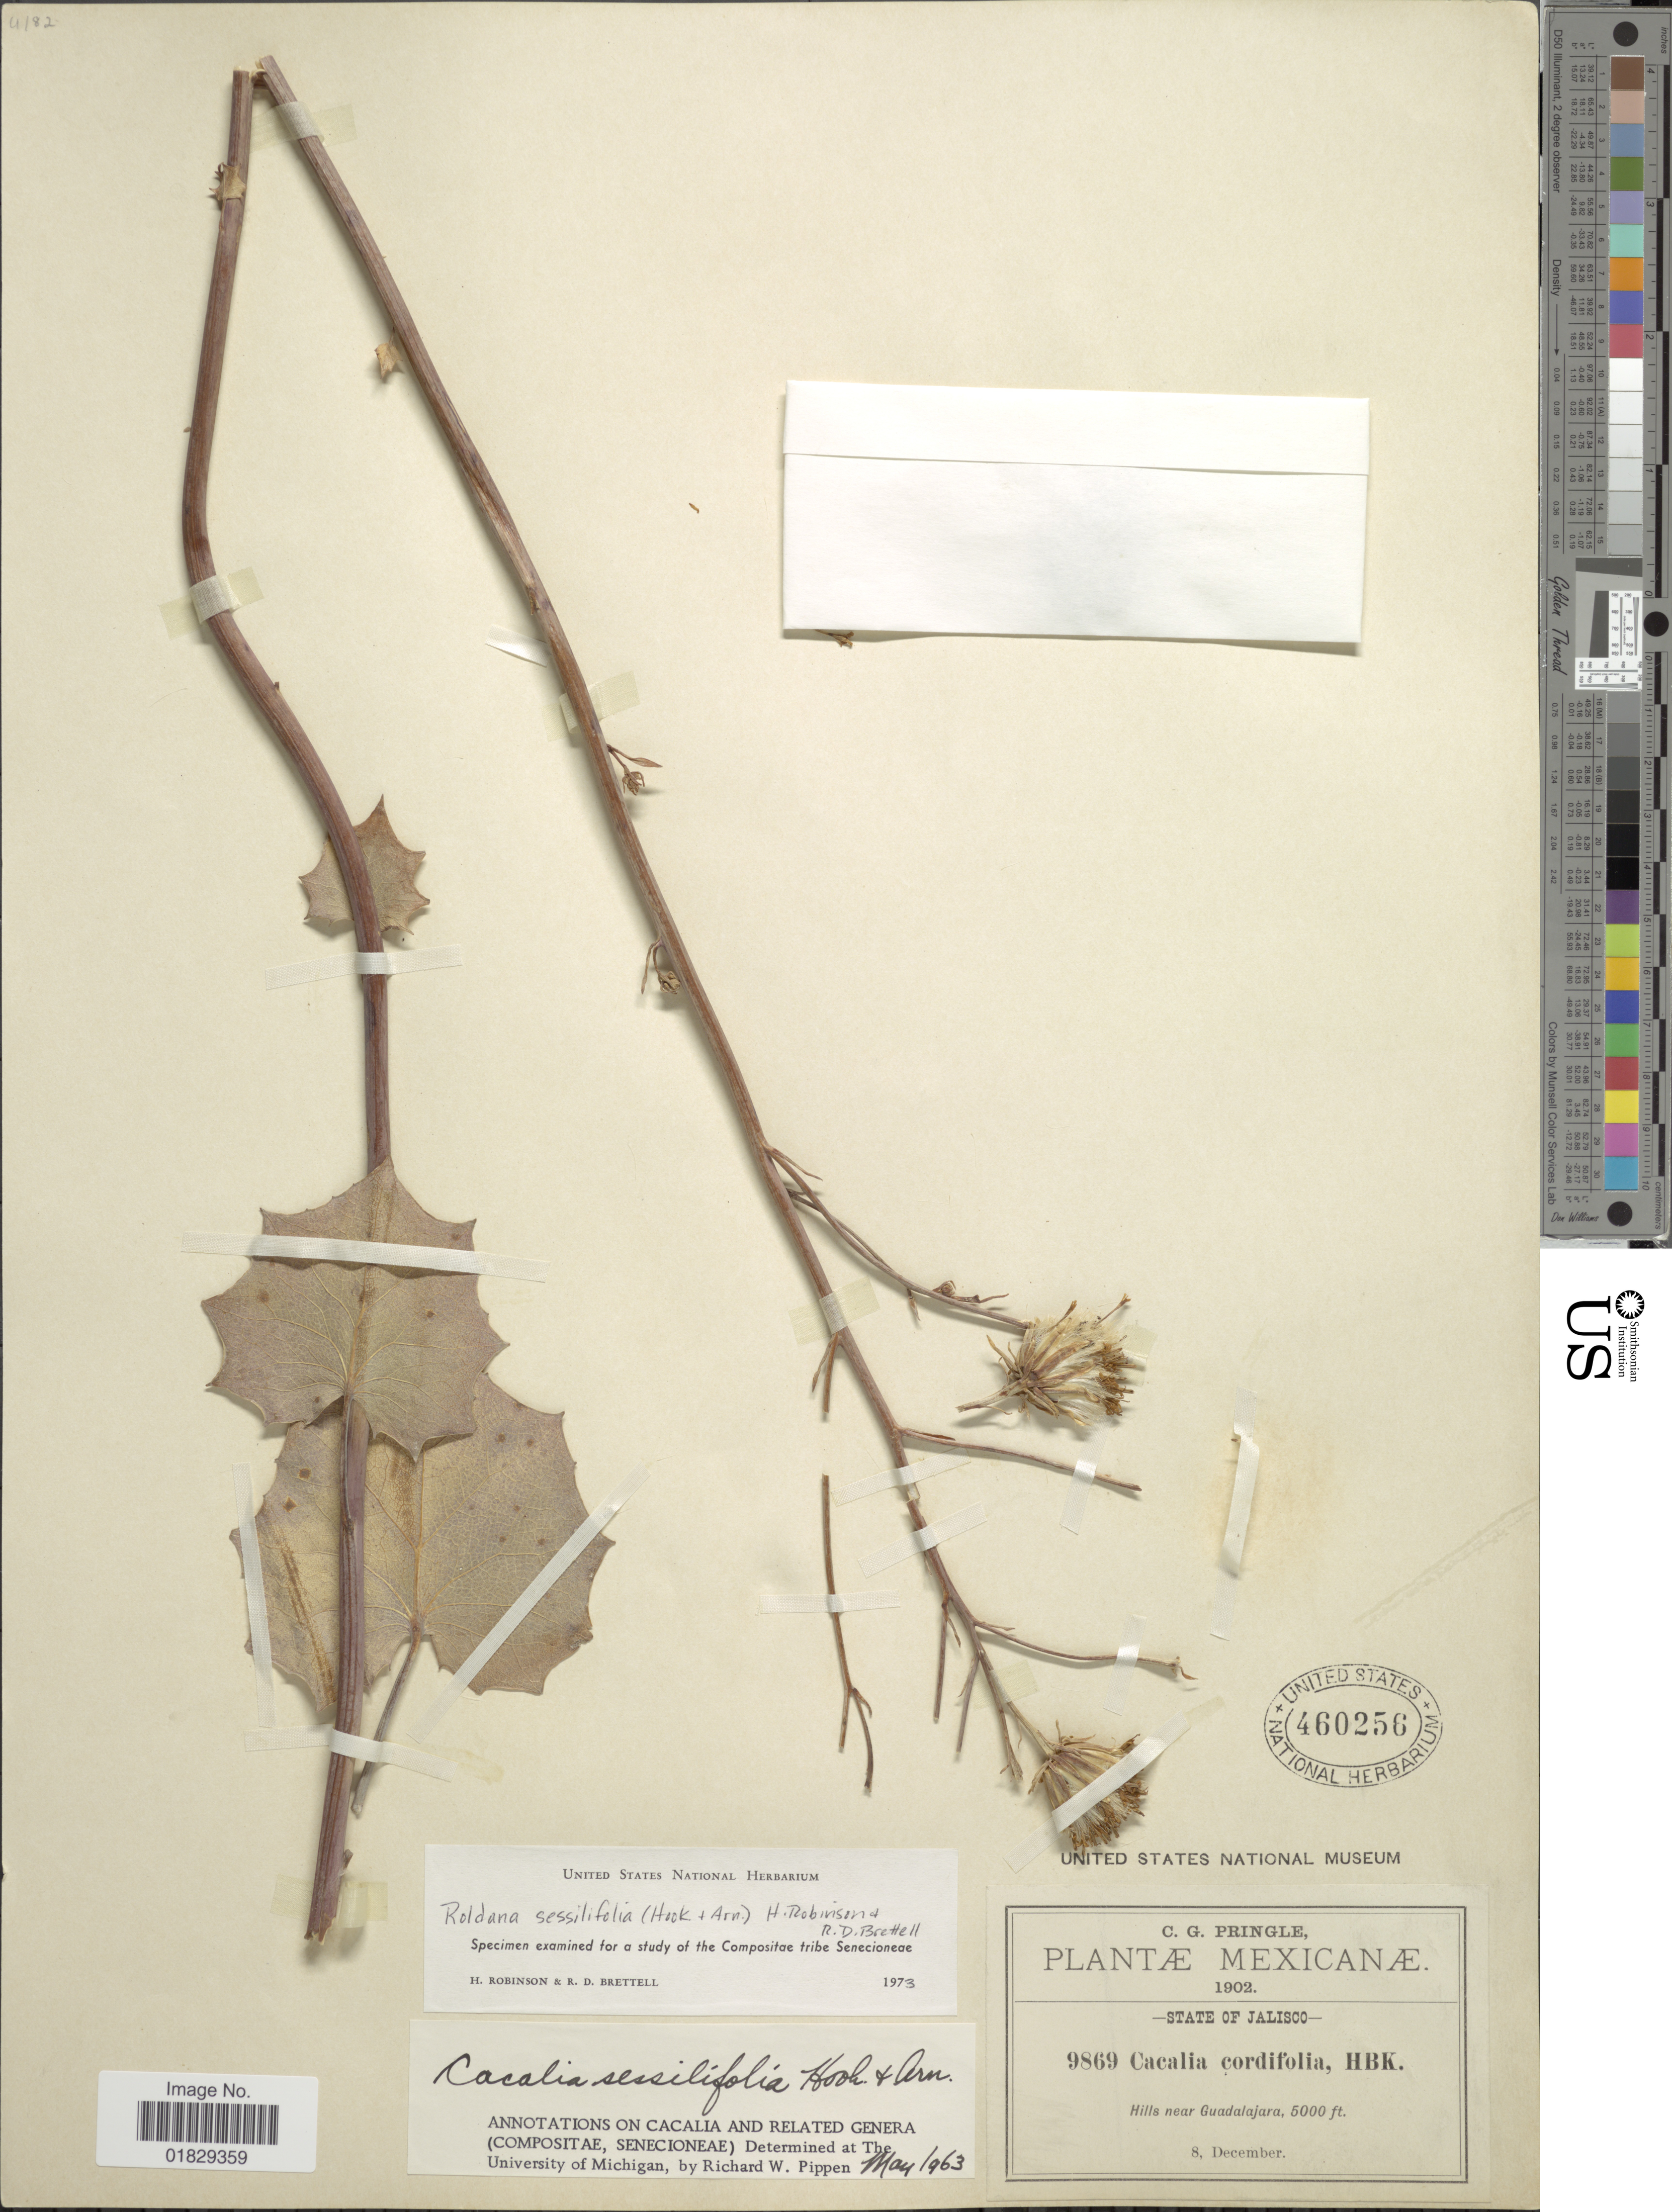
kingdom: Plantae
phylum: Tracheophyta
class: Magnoliopsida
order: Asterales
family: Asteraceae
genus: Roldana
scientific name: Roldana sessilifolia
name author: (Hook.) H. Rob. & Brettell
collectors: C. G. Pringle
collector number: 9869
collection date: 1902-12-08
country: Mexico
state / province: Jalisco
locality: State of Jalisco. Hills near Guadalajara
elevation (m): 1524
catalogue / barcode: US 460256